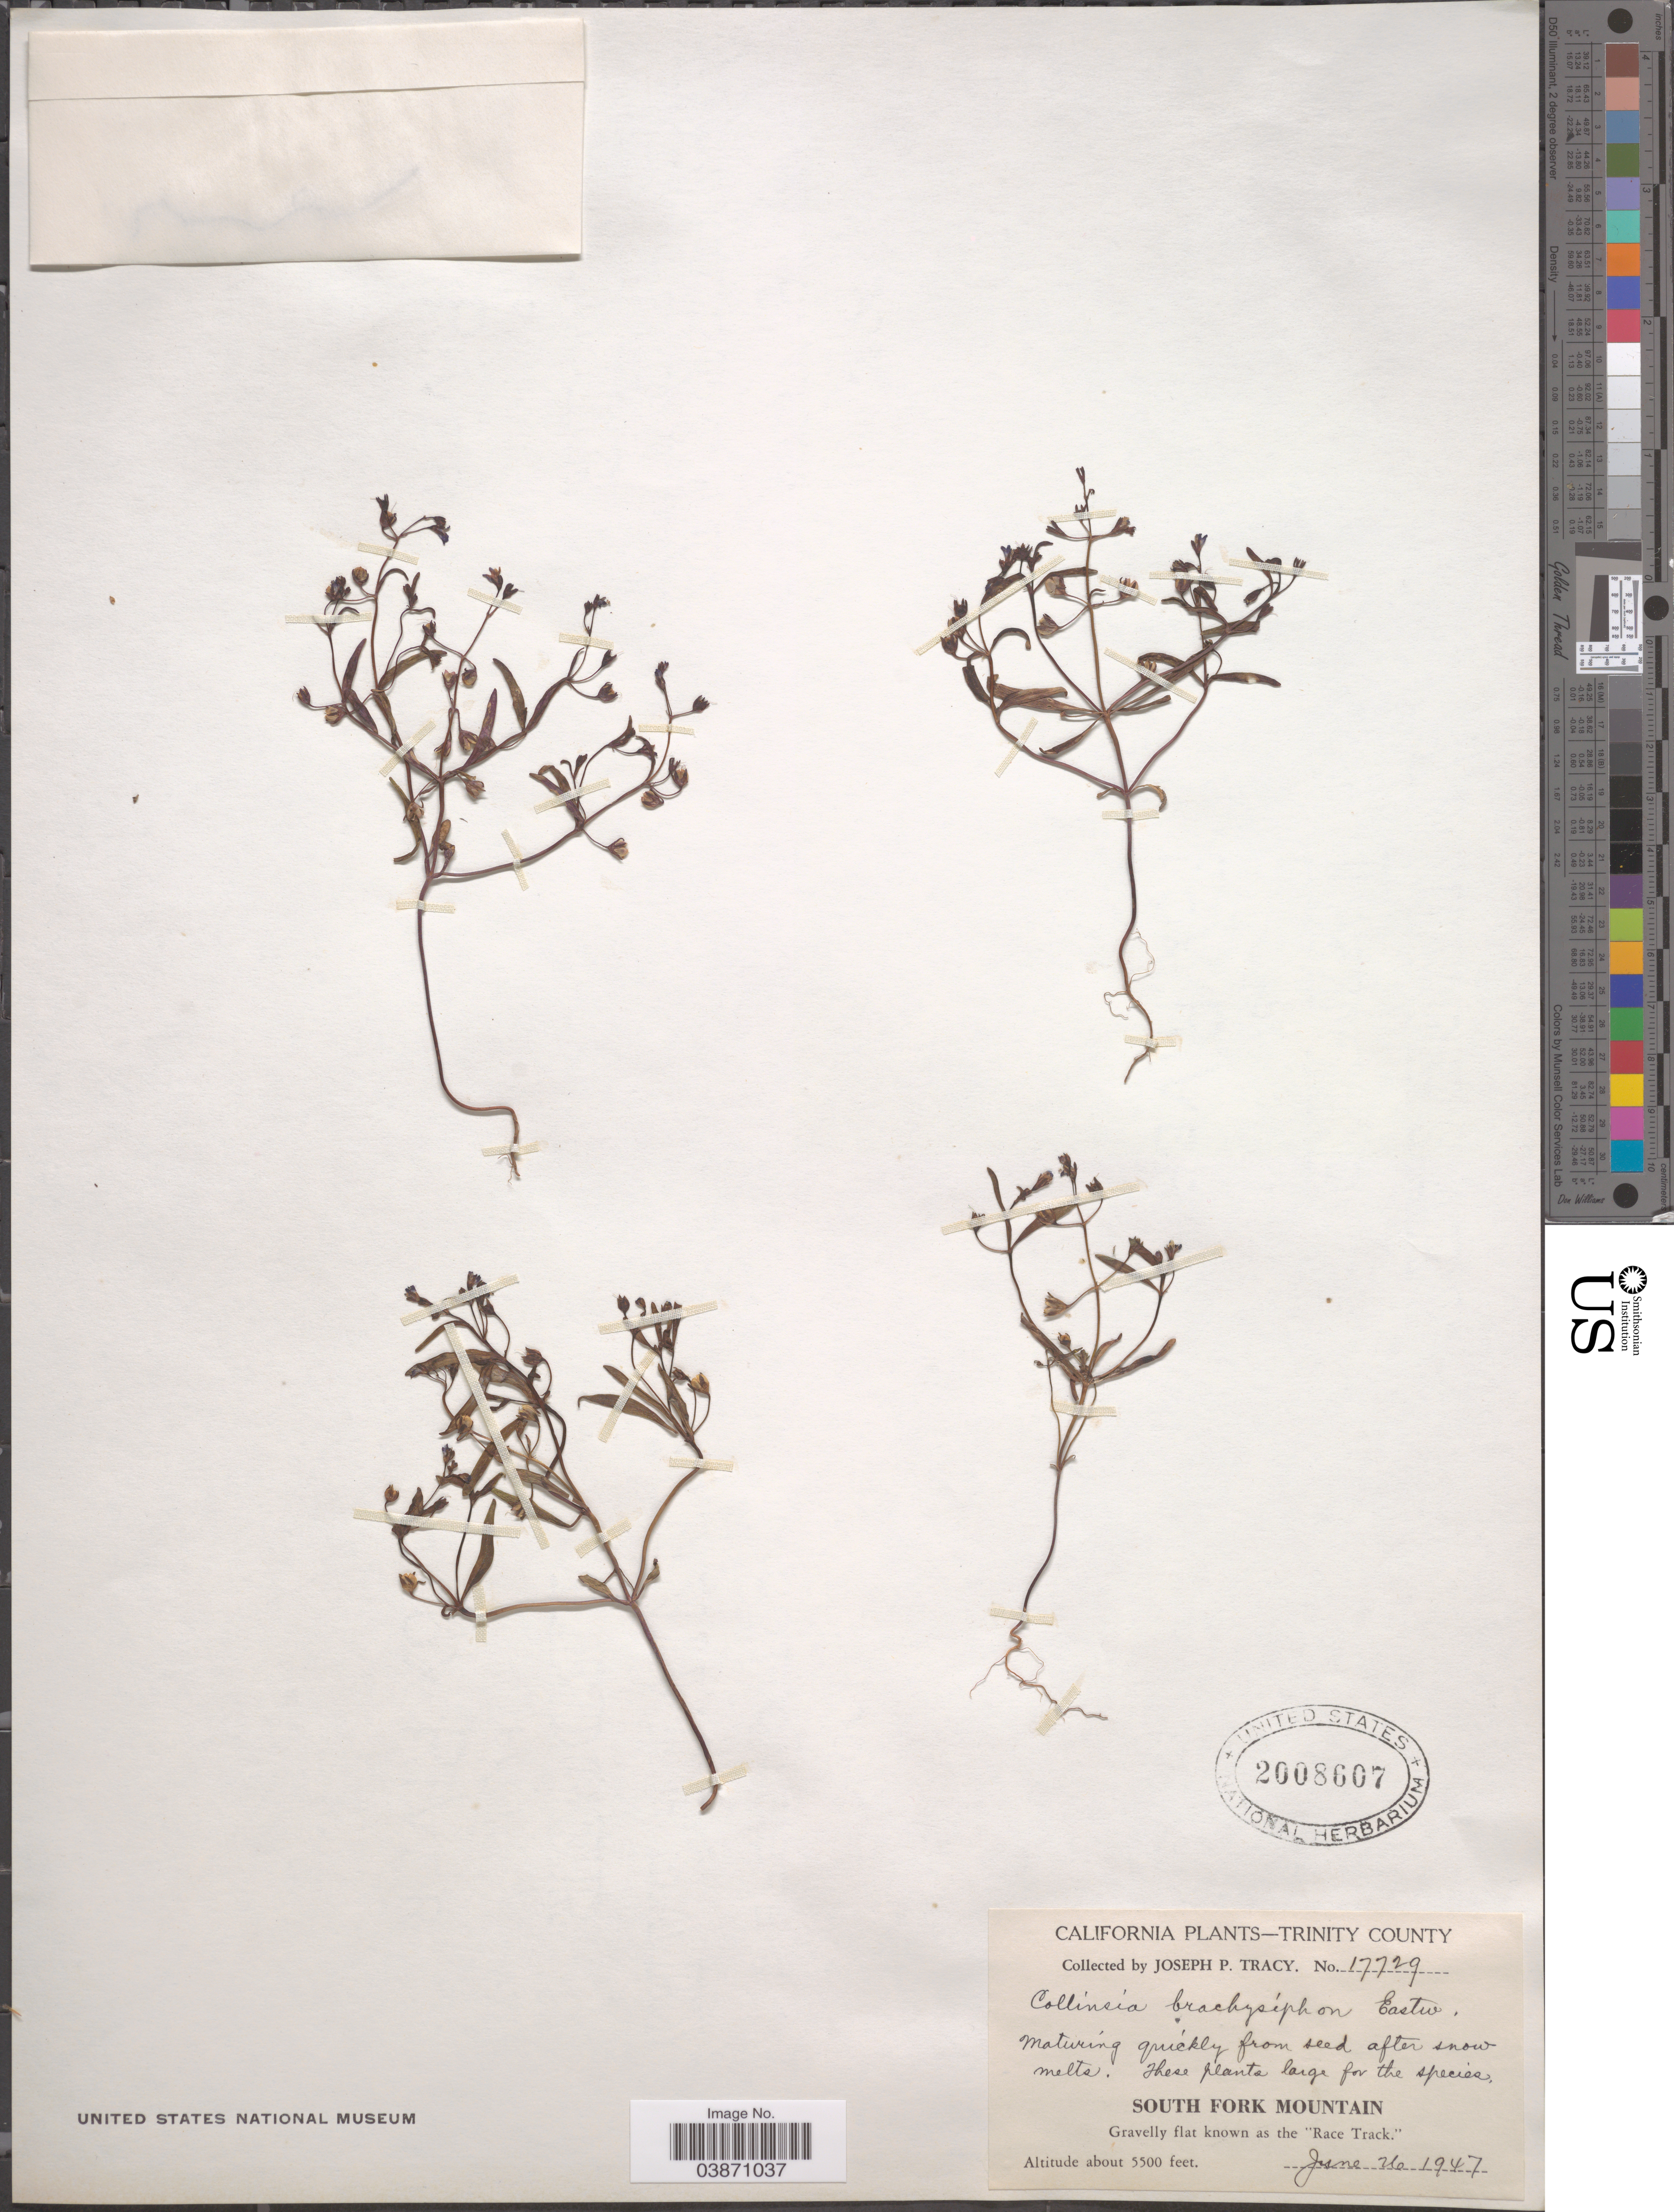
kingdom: Plantae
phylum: Tracheophyta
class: Magnoliopsida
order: Lamiales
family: Plantaginaceae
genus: Collinsia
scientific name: Collinsia brachysiphon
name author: Eastw.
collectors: J. Tracy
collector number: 17729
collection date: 1947-06-26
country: United States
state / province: California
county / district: Trinity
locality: Trinity County. South Fork Mountain. Gravelly flat known as the "Race Track".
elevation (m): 1676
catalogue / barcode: US 2008607